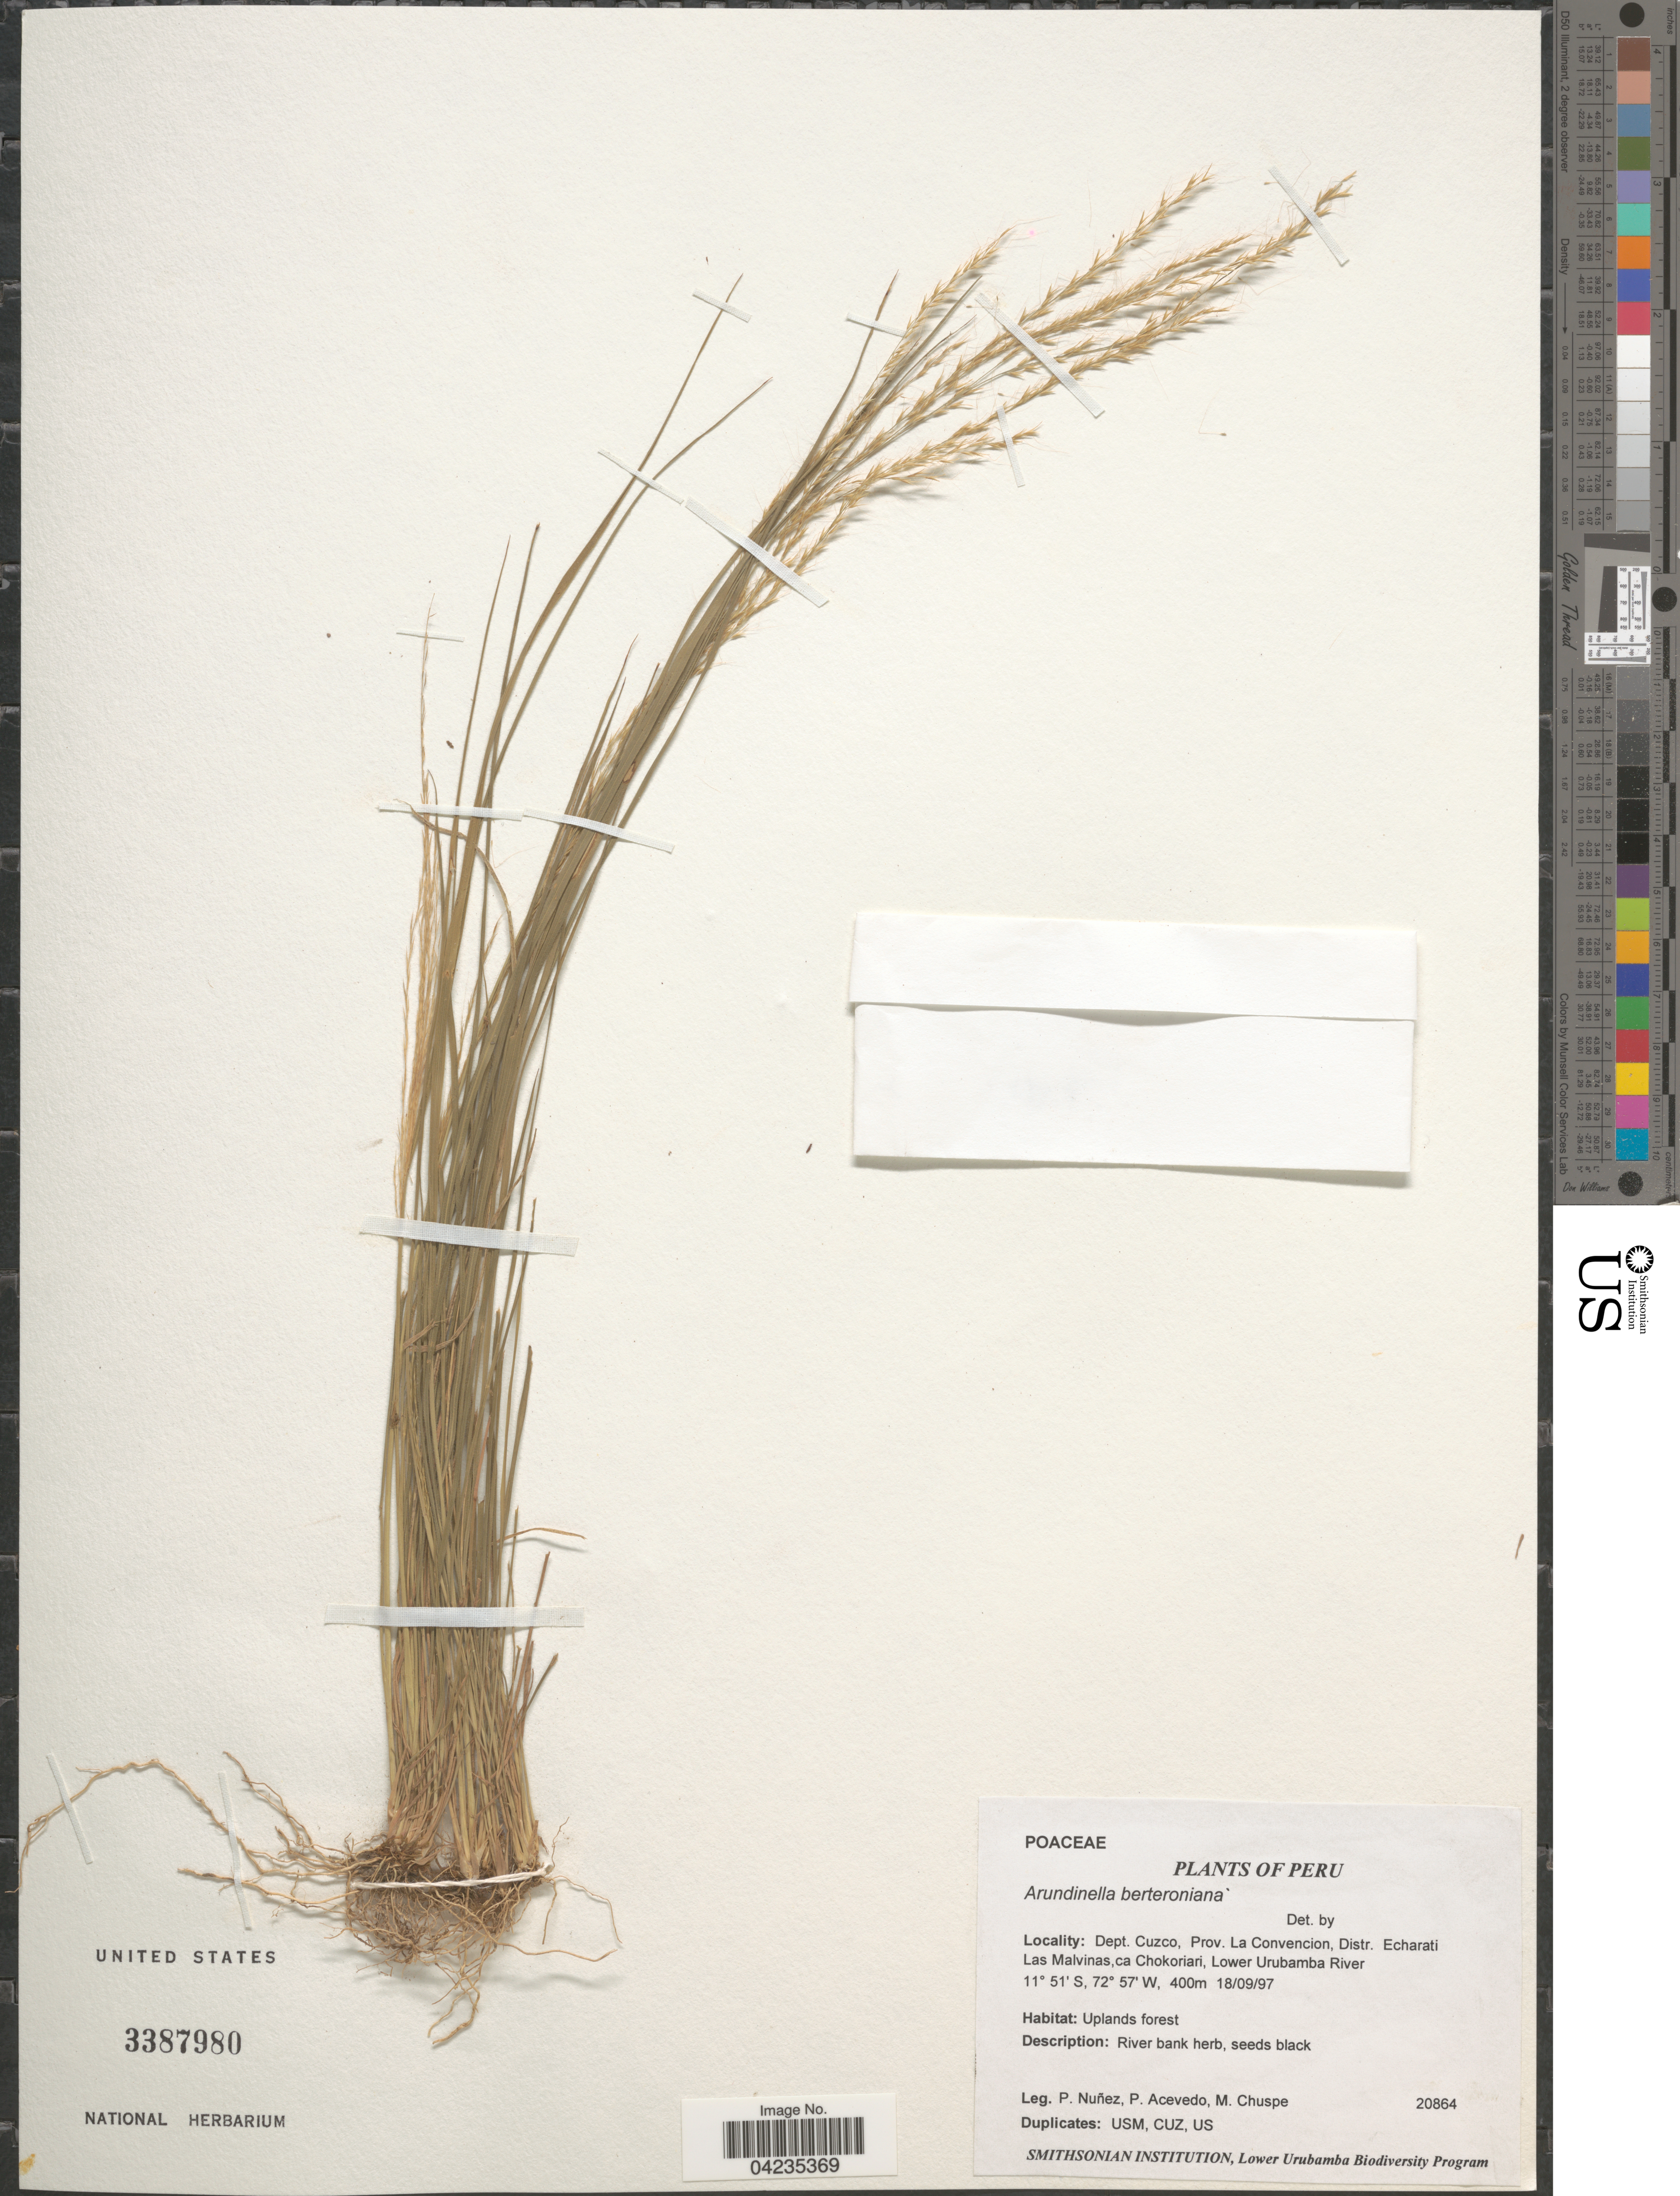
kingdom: Plantae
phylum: Tracheophyta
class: Liliopsida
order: Poales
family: Poaceae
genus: Arundinella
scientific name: Arundinella berteroniana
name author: (Schult.) Hitchc. & Chase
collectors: P. Nuñez V., P. Acevedo-Rodr. & M. Chuspe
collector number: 20864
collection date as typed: Transcribed d/m/y: 18/9/97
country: Peru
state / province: Cusco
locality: Dept. Cuzco, Prov. La Convencion, Distr. Echarati Las Malvinas, ca Chokoriari, Lower Urubamba River.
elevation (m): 400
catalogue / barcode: US 3387980